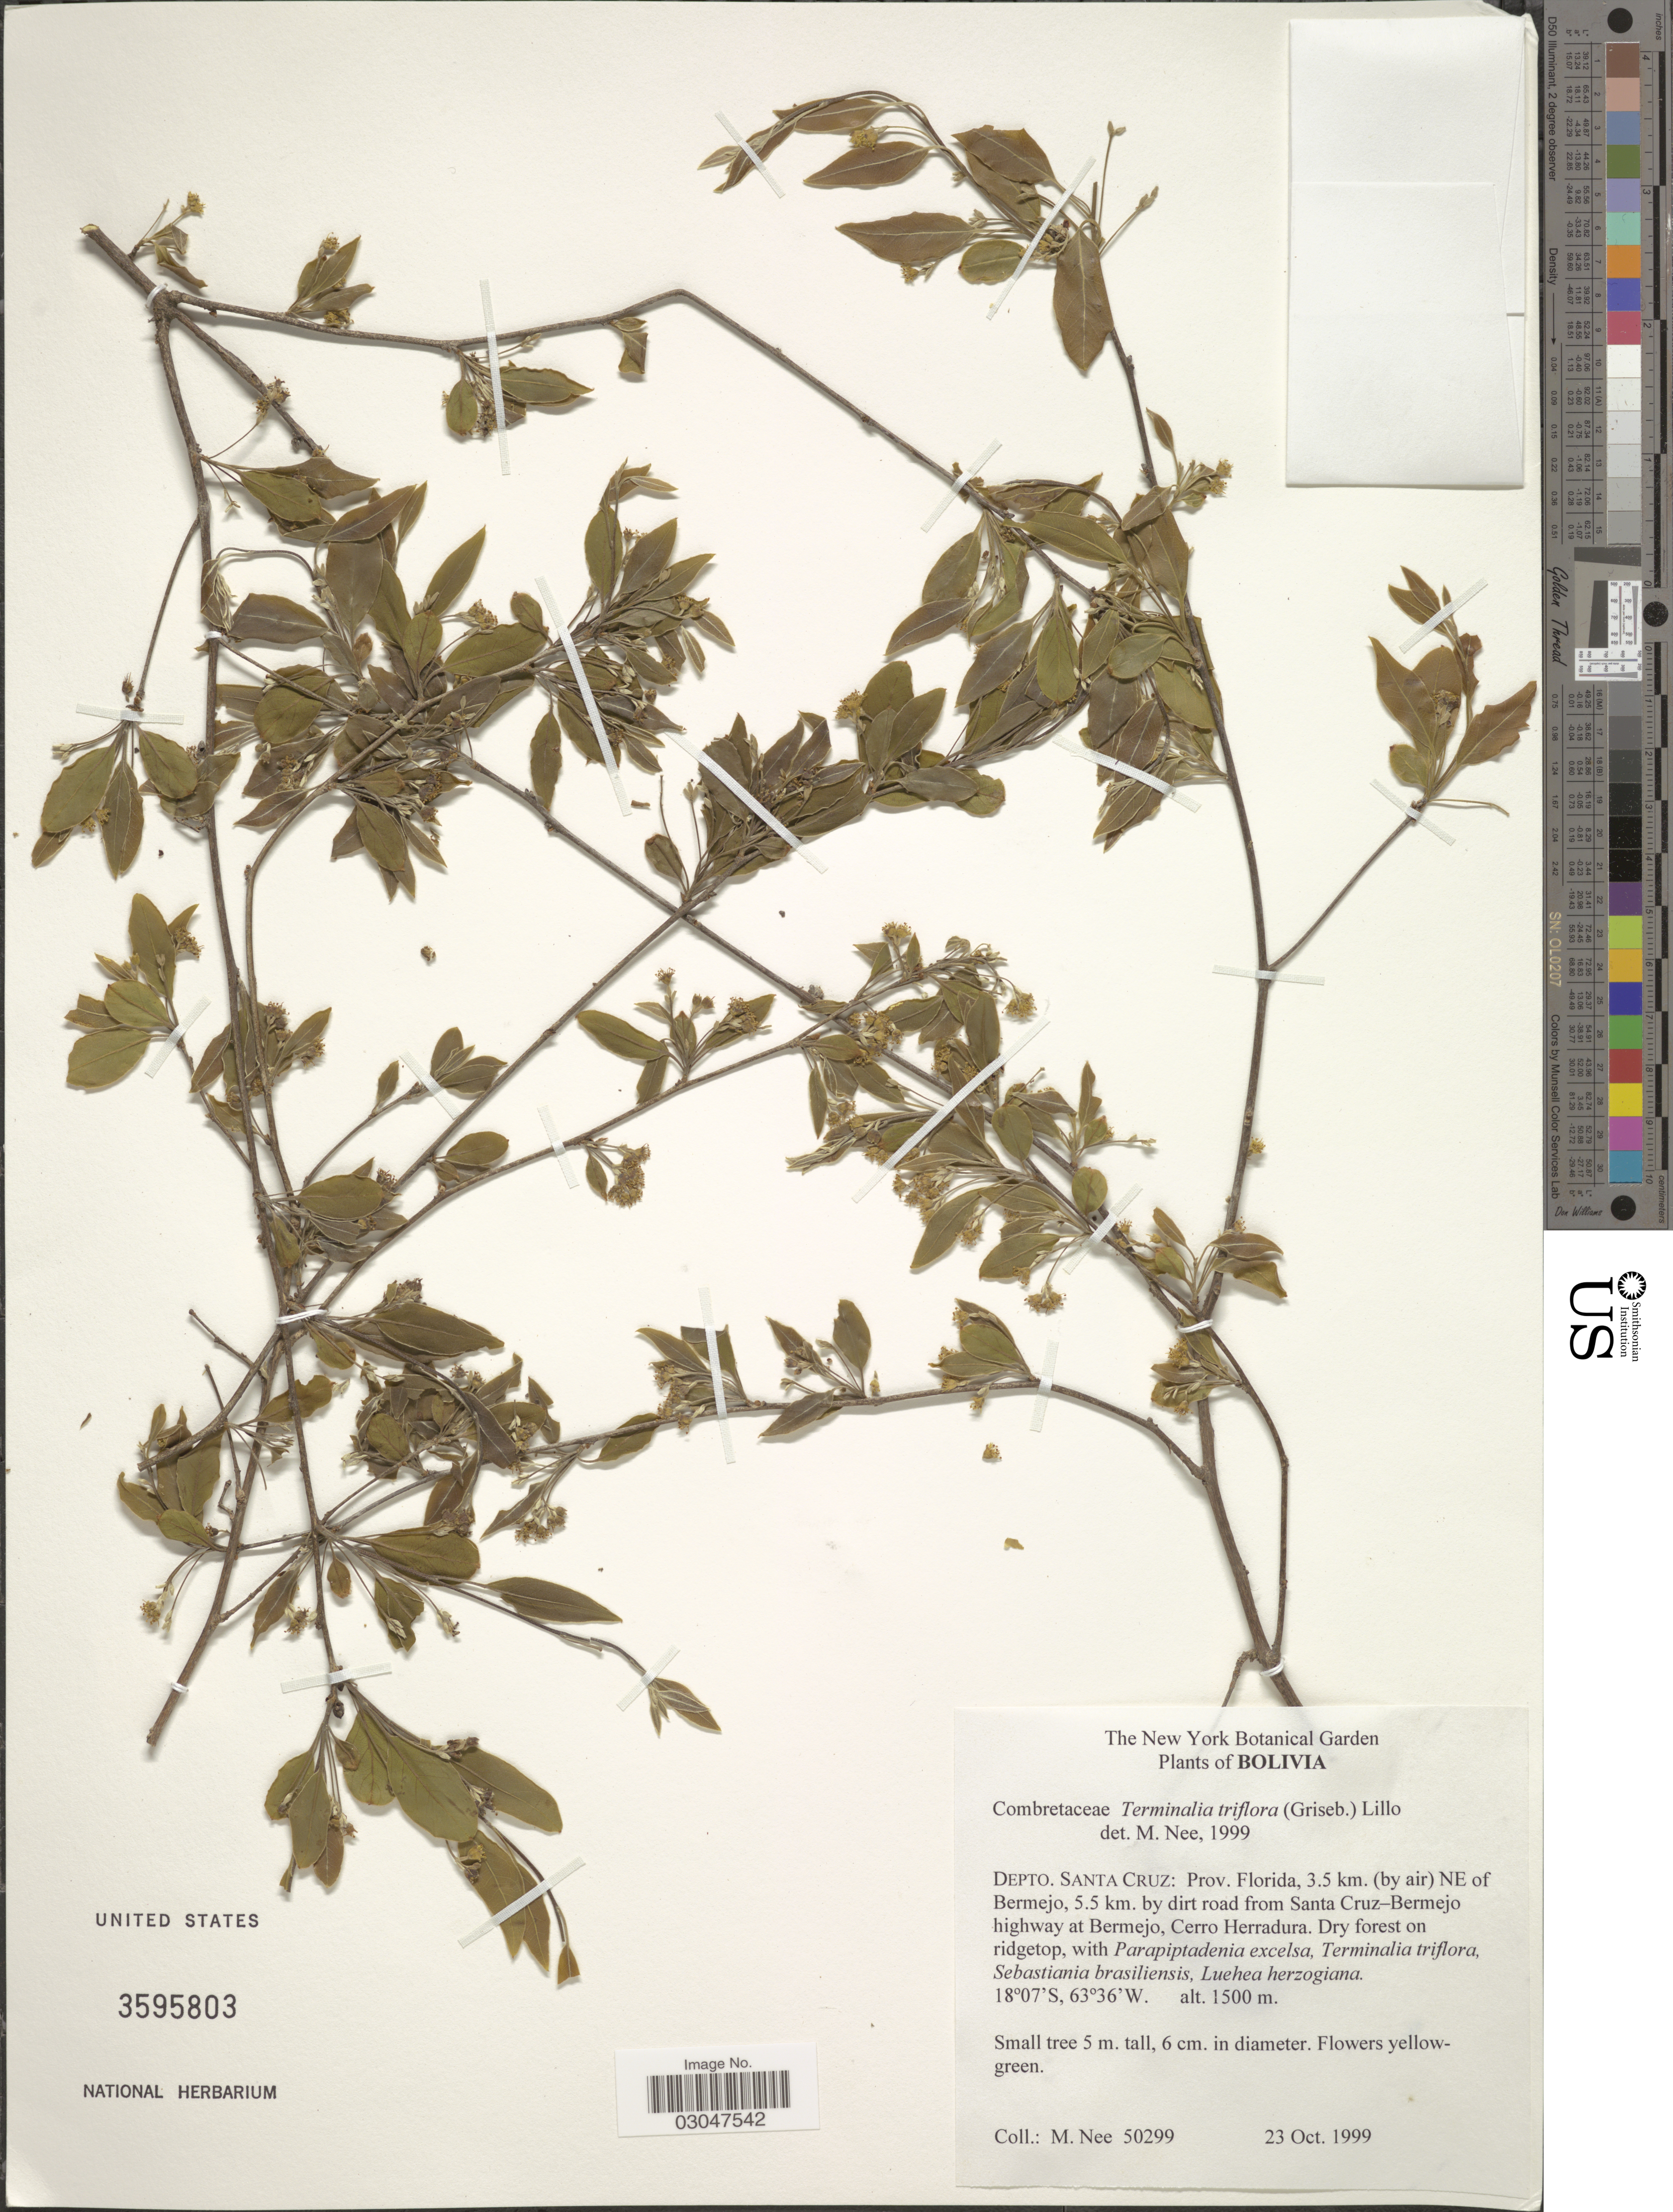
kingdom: Plantae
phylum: Tracheophyta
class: Magnoliopsida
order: Myrtales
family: Combretaceae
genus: Terminalia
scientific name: Terminalia triflora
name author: (Griseb.) Lillo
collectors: M. Nee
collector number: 50299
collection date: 1999-10-23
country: Bolivia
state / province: Santa Cruz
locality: Depto. Santa Cruz: Prov. Florida, 3.5 km. (by air) NE of Bermejo, 5.5 km. by dirt road from Santa Cruz-Bermejo highway at Bermejo, Cerro Herradura.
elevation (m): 1500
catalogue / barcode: US 3595803